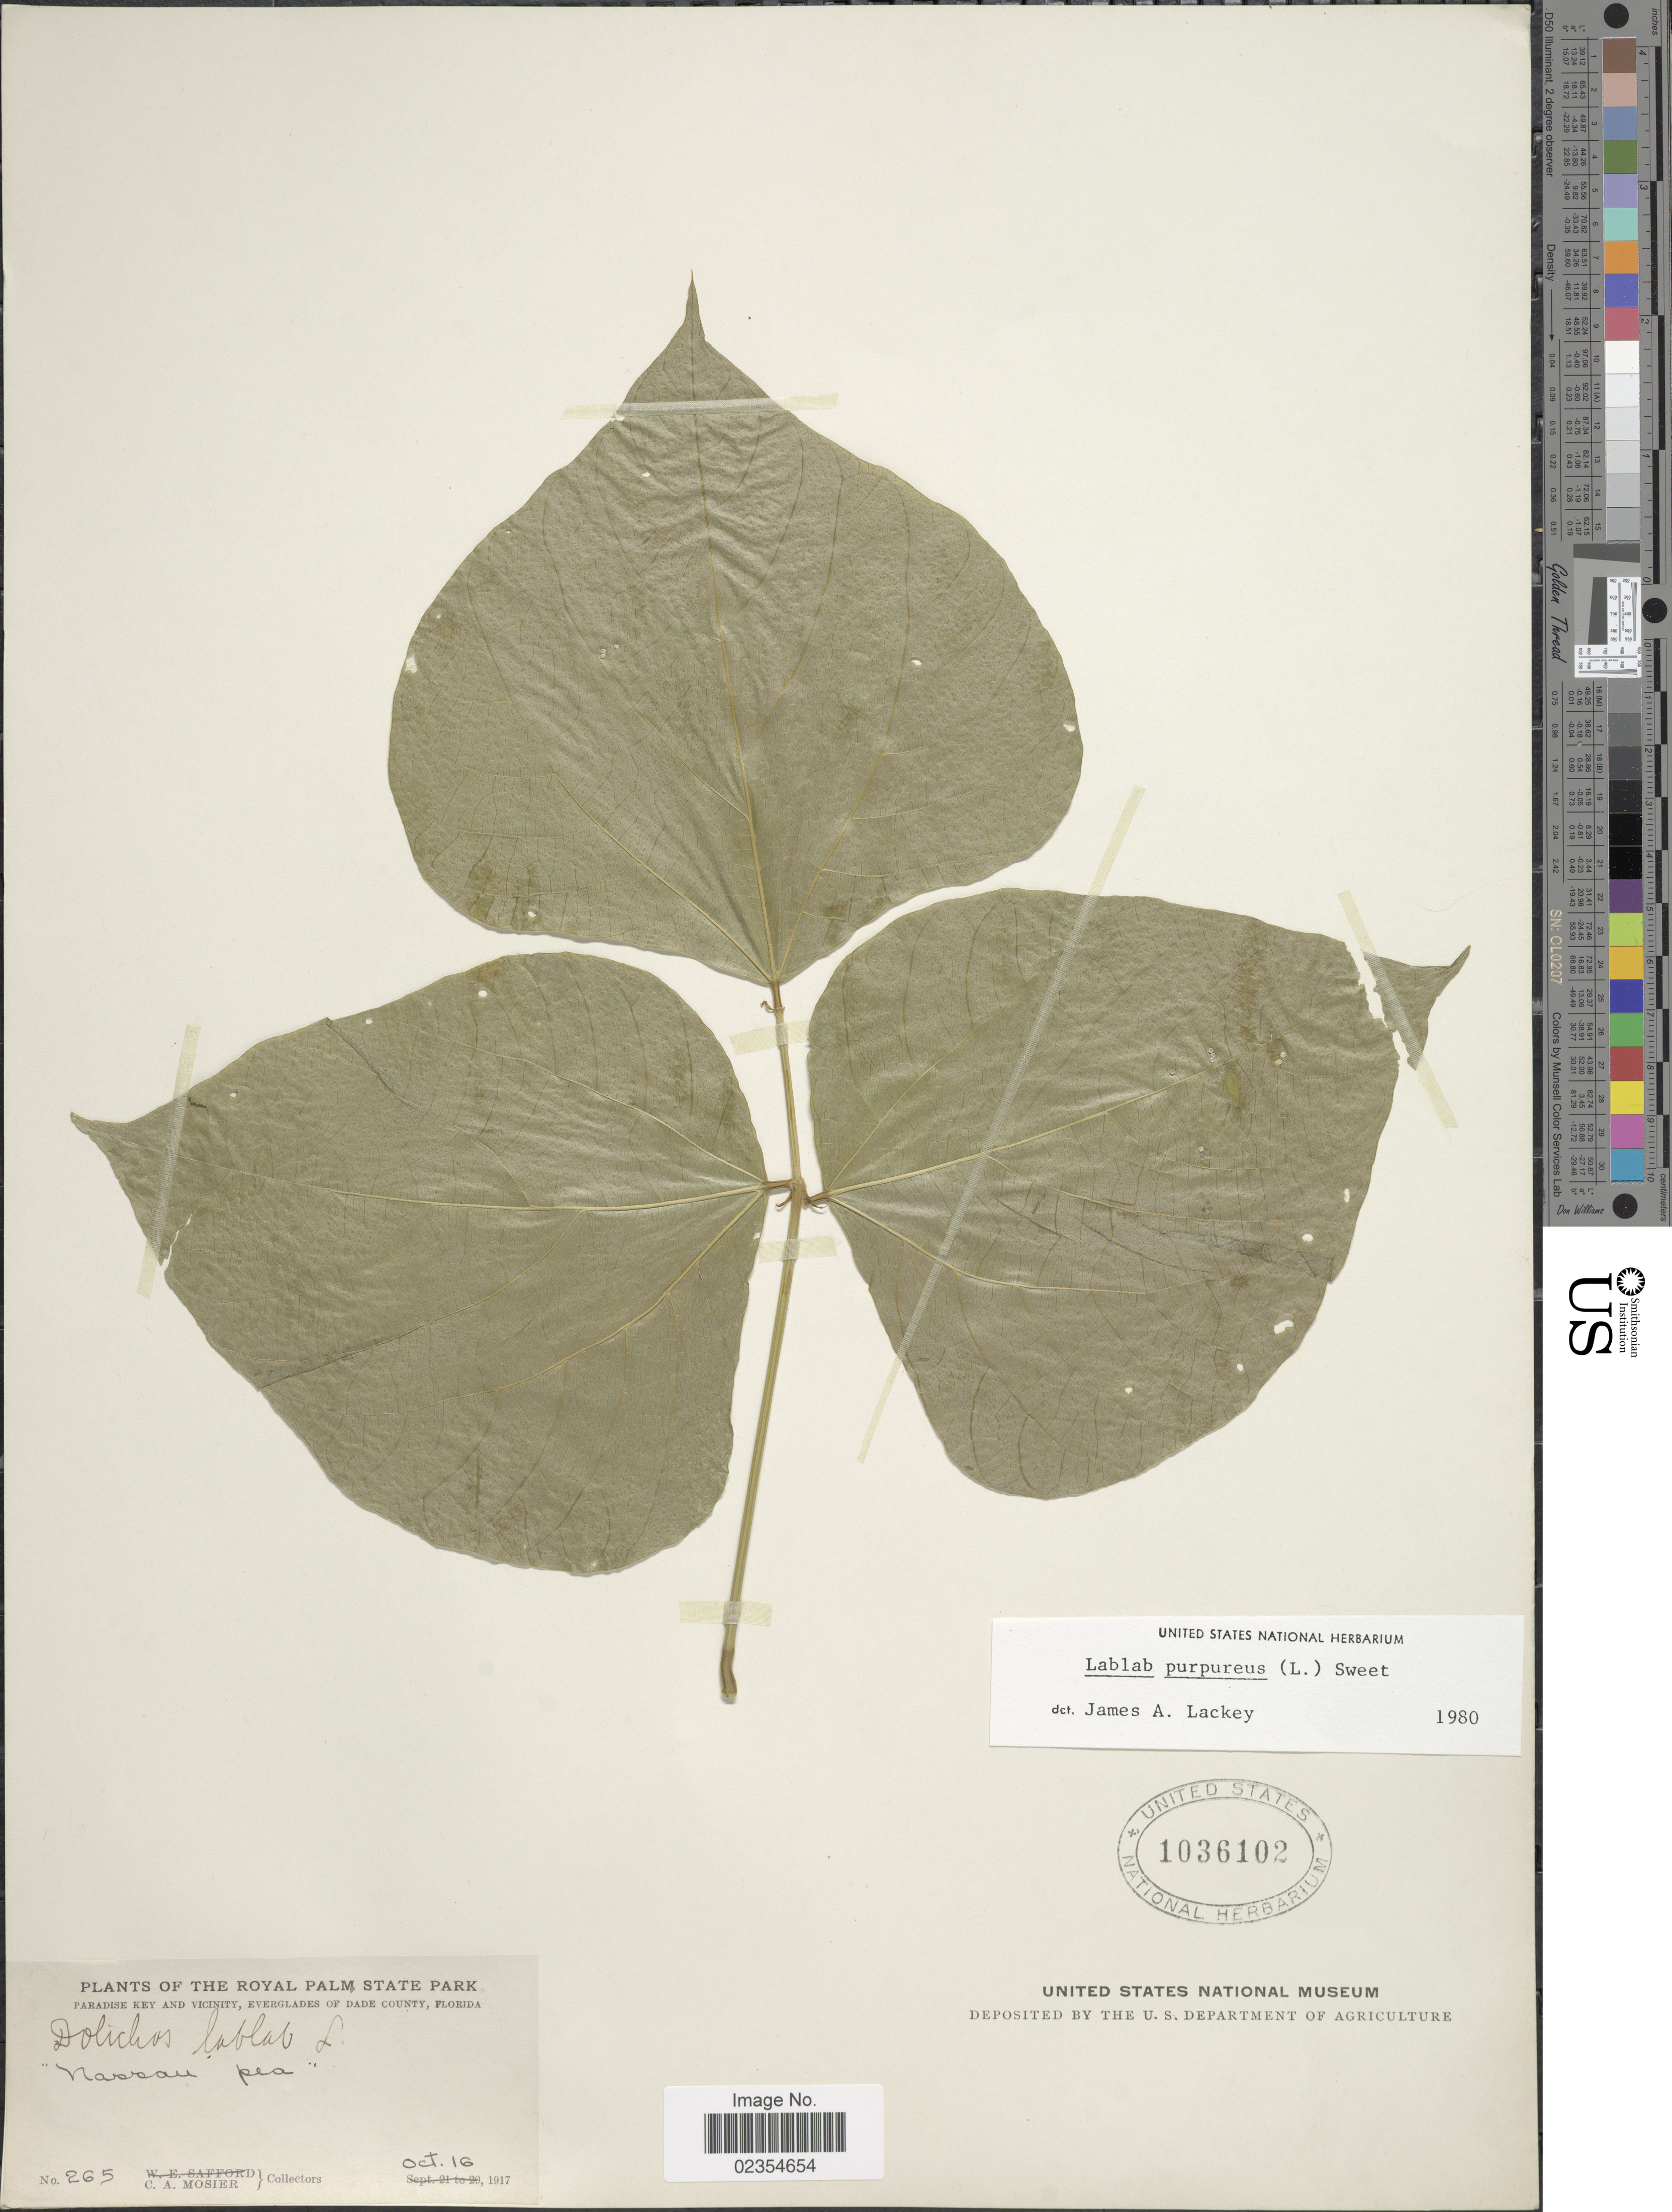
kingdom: Plantae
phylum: Tracheophyta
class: Magnoliopsida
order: Fabales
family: Fabaceae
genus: Lablab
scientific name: Lablab purpureus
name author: (L.) Sweet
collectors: C. A. Mosier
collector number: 265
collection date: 1917-10-16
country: United States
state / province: Florida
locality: The Royal Palm State Park Paradise Key and vicinity, Everglades of Dade County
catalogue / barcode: US 1036102